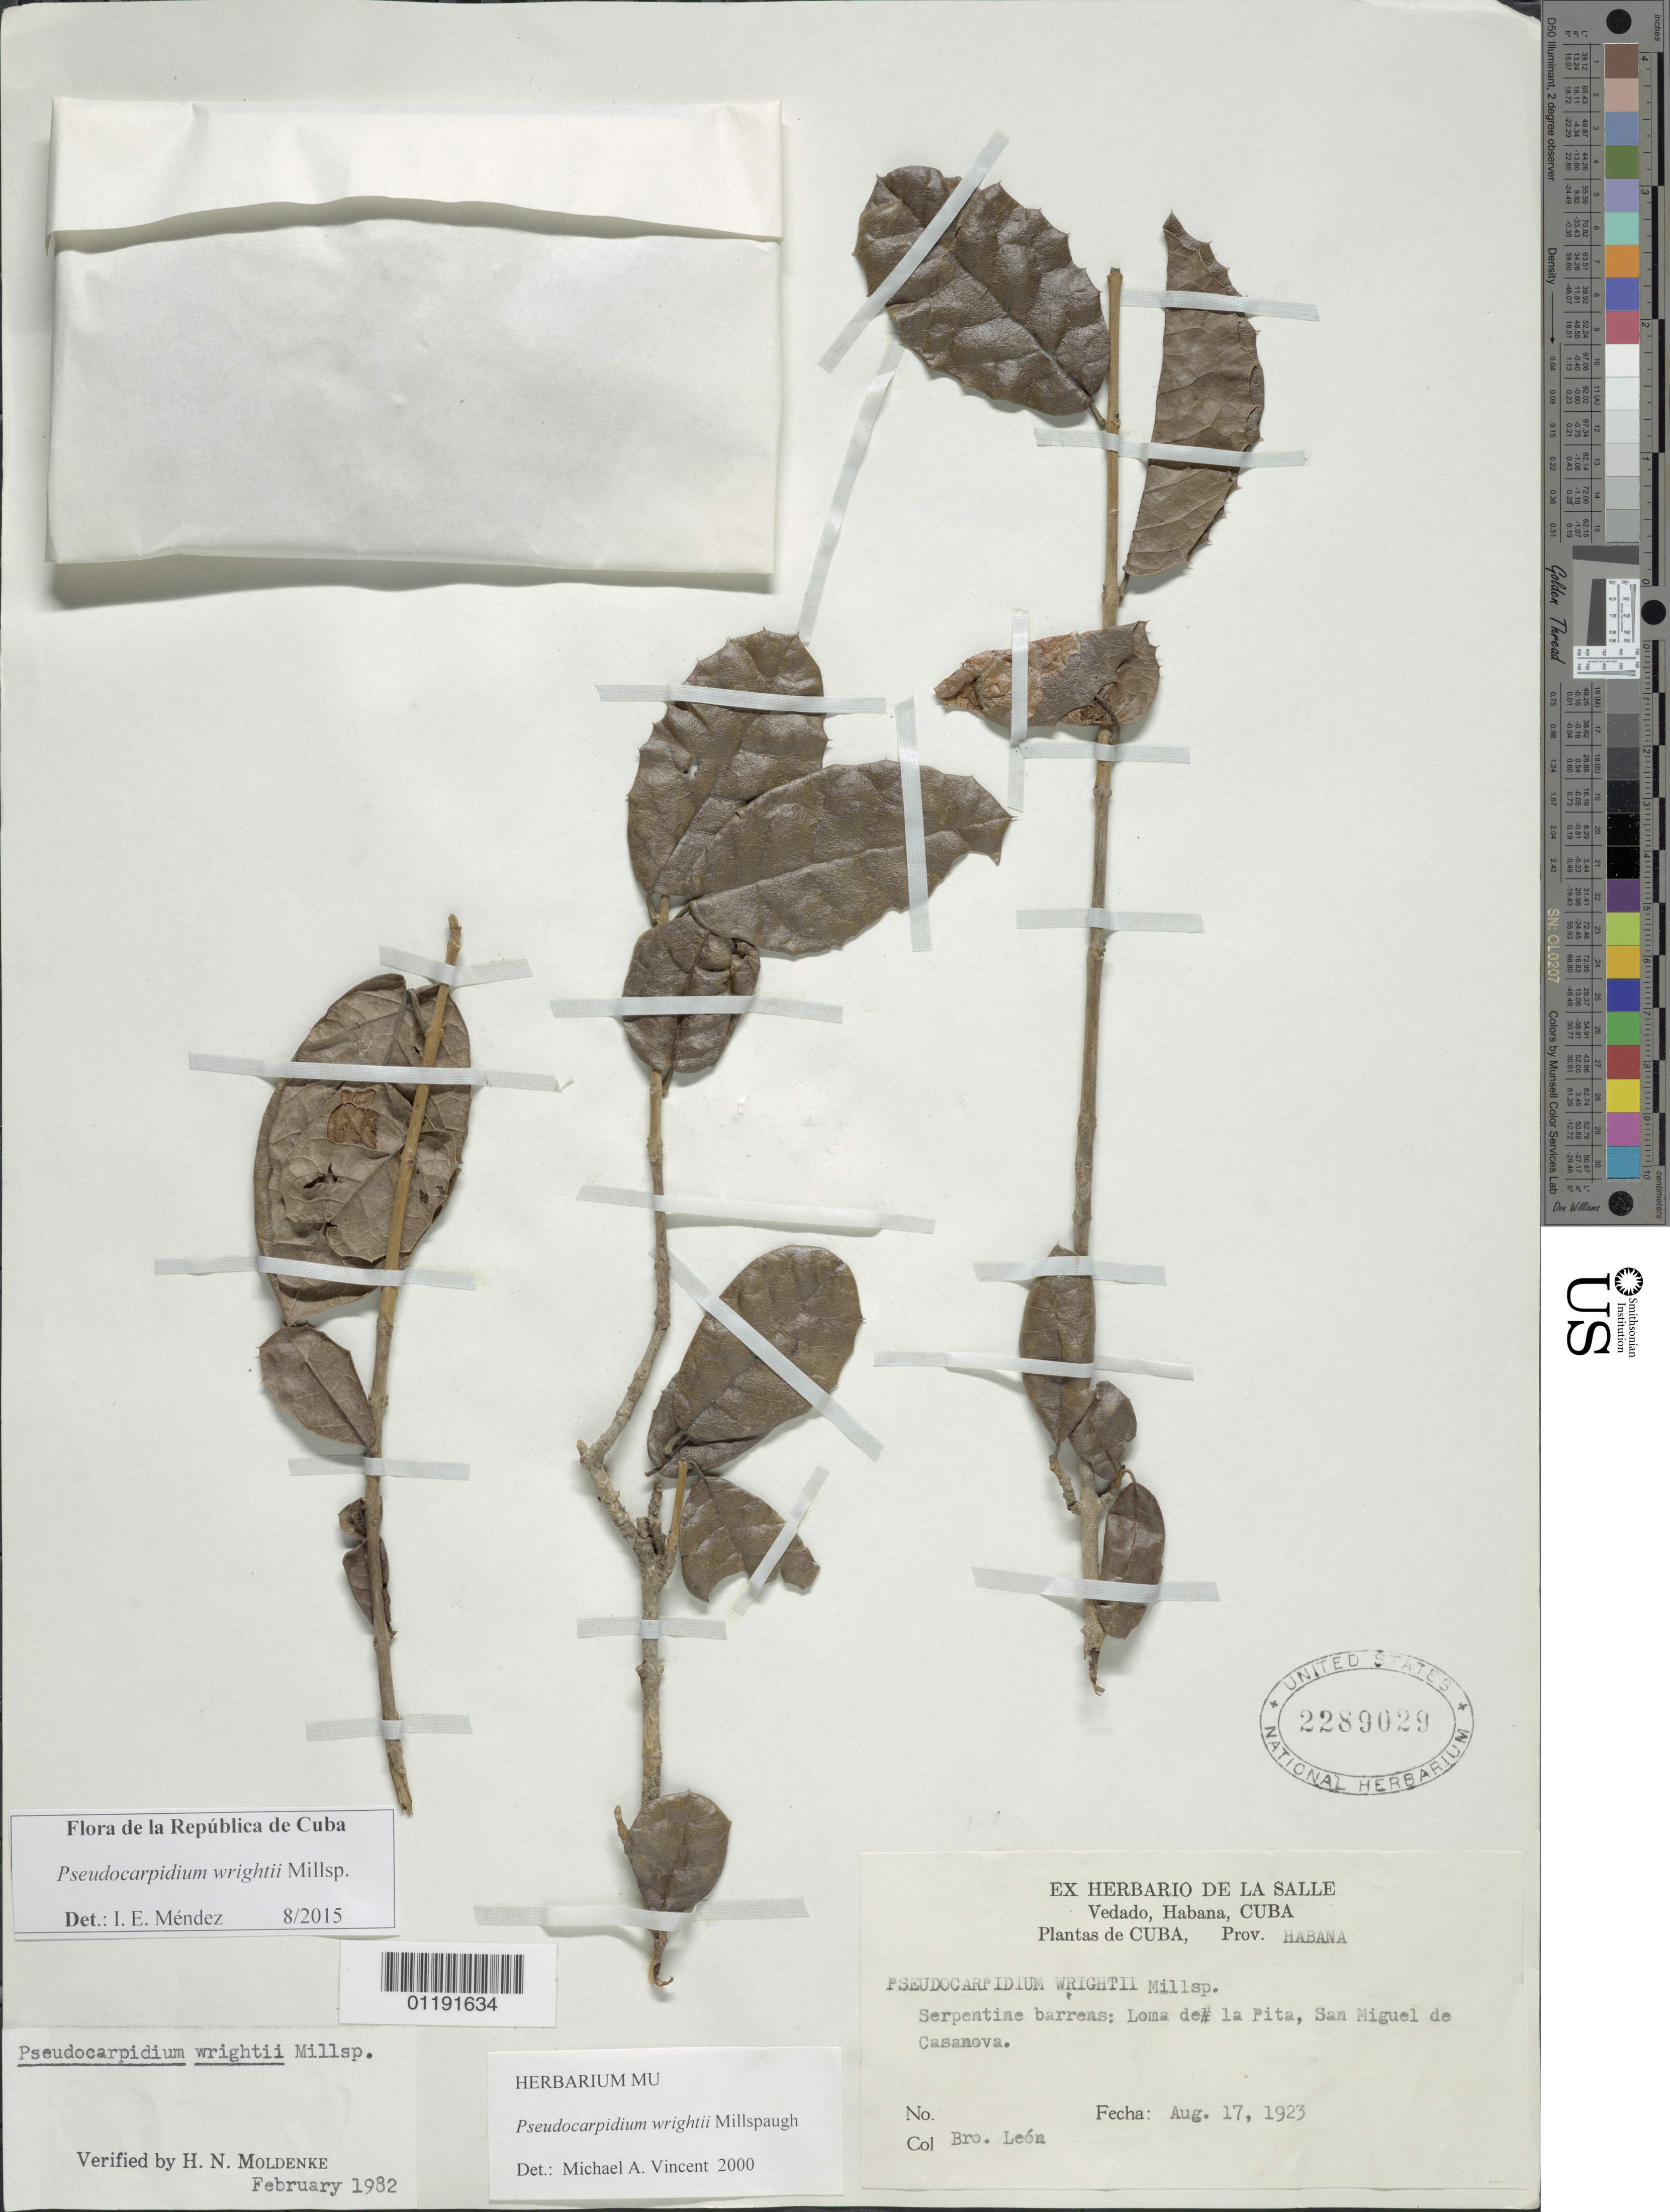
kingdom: Plantae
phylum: Tracheophyta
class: Magnoliopsida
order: Lamiales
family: Lamiaceae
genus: Pseudocarpidium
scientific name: Pseudocarpidium wrightii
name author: Millsp.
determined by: Méndez, I. E.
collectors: Bro. León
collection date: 1923-08-17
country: Cuba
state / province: La Habana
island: Cuba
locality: San Miguel de Casanova, Loma de la Pita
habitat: Serpentine barrens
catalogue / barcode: US 2289029